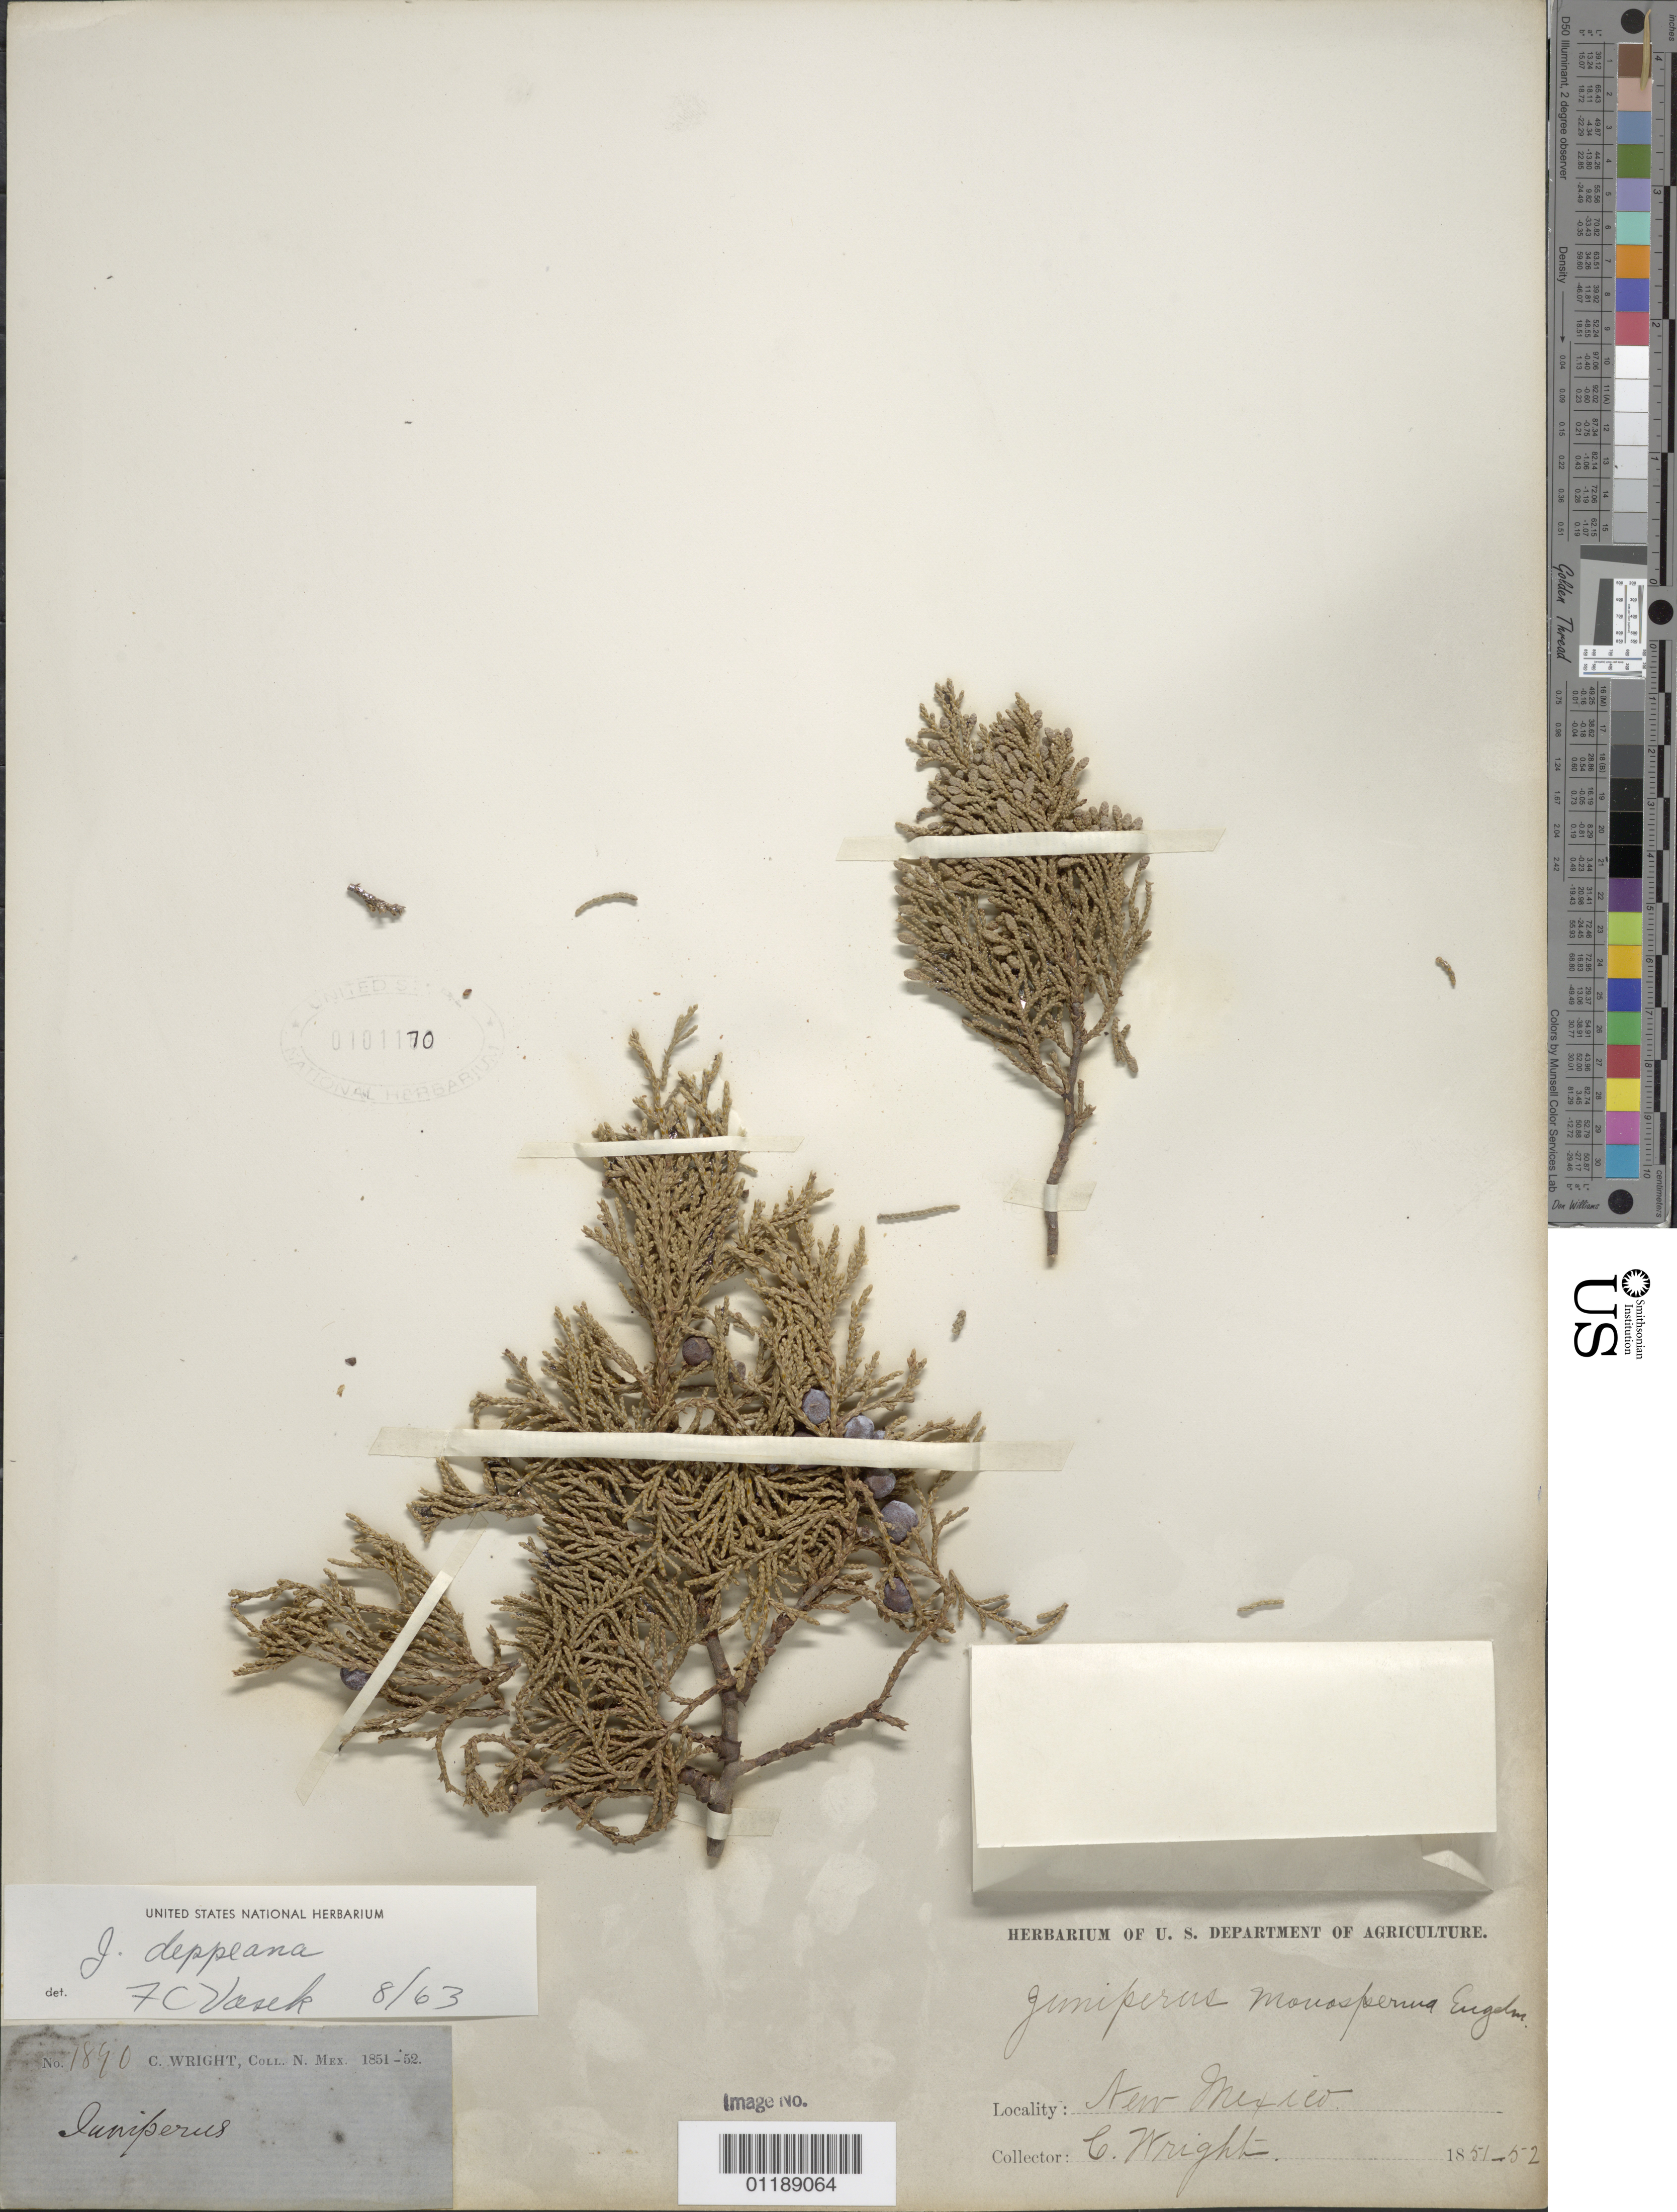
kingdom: Plantae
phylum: Tracheophyta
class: Pinopsida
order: Pinales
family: Cupressaceae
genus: Juniperus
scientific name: Juniperus deppeana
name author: Steud.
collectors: C. Wright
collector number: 1890 or 1840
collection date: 1851/1852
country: United States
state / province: New Mexico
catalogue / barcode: US 101170